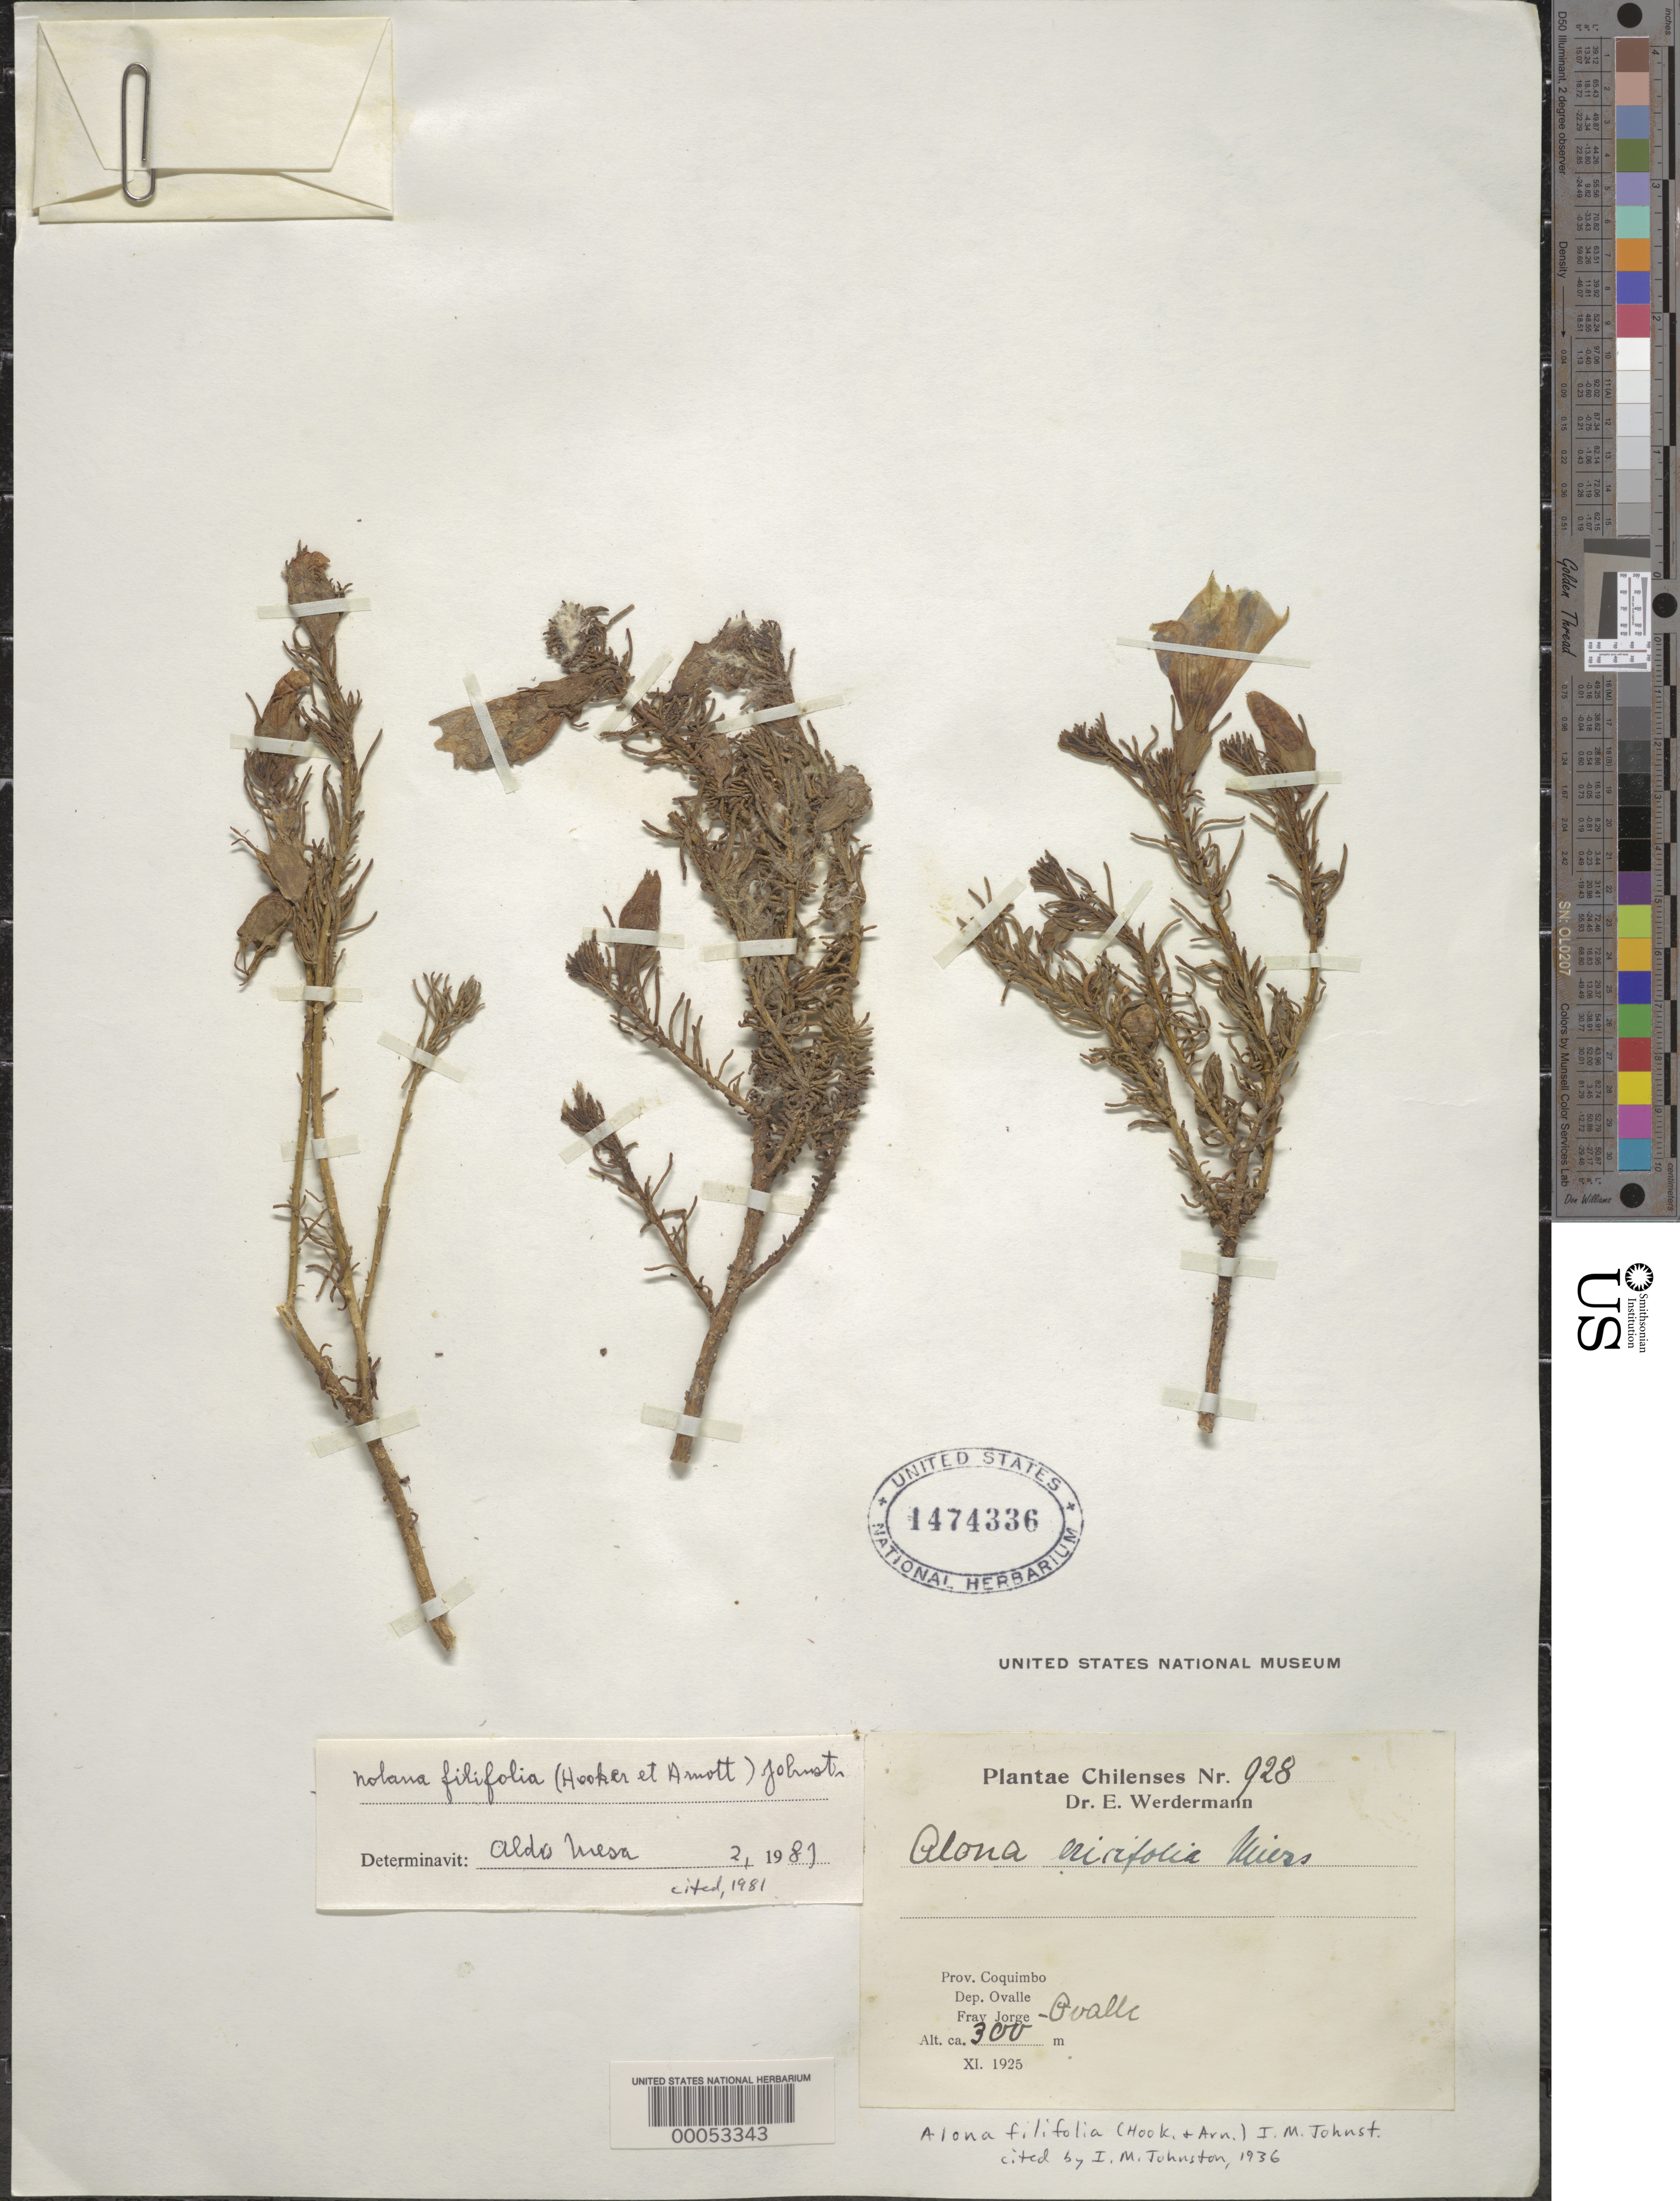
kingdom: Plantae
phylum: Tracheophyta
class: Magnoliopsida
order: Solanales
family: Solanaceae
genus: Nolana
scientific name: Nolana filifolia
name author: (Hook. & Arn.) I.M. Johnst.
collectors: E. Werdermann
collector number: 928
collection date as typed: Nov 1925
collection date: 1925-11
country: Chile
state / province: Coquimbo (IV)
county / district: Ovalle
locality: Fray Jorge-Ovalle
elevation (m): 300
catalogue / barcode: US 1474336